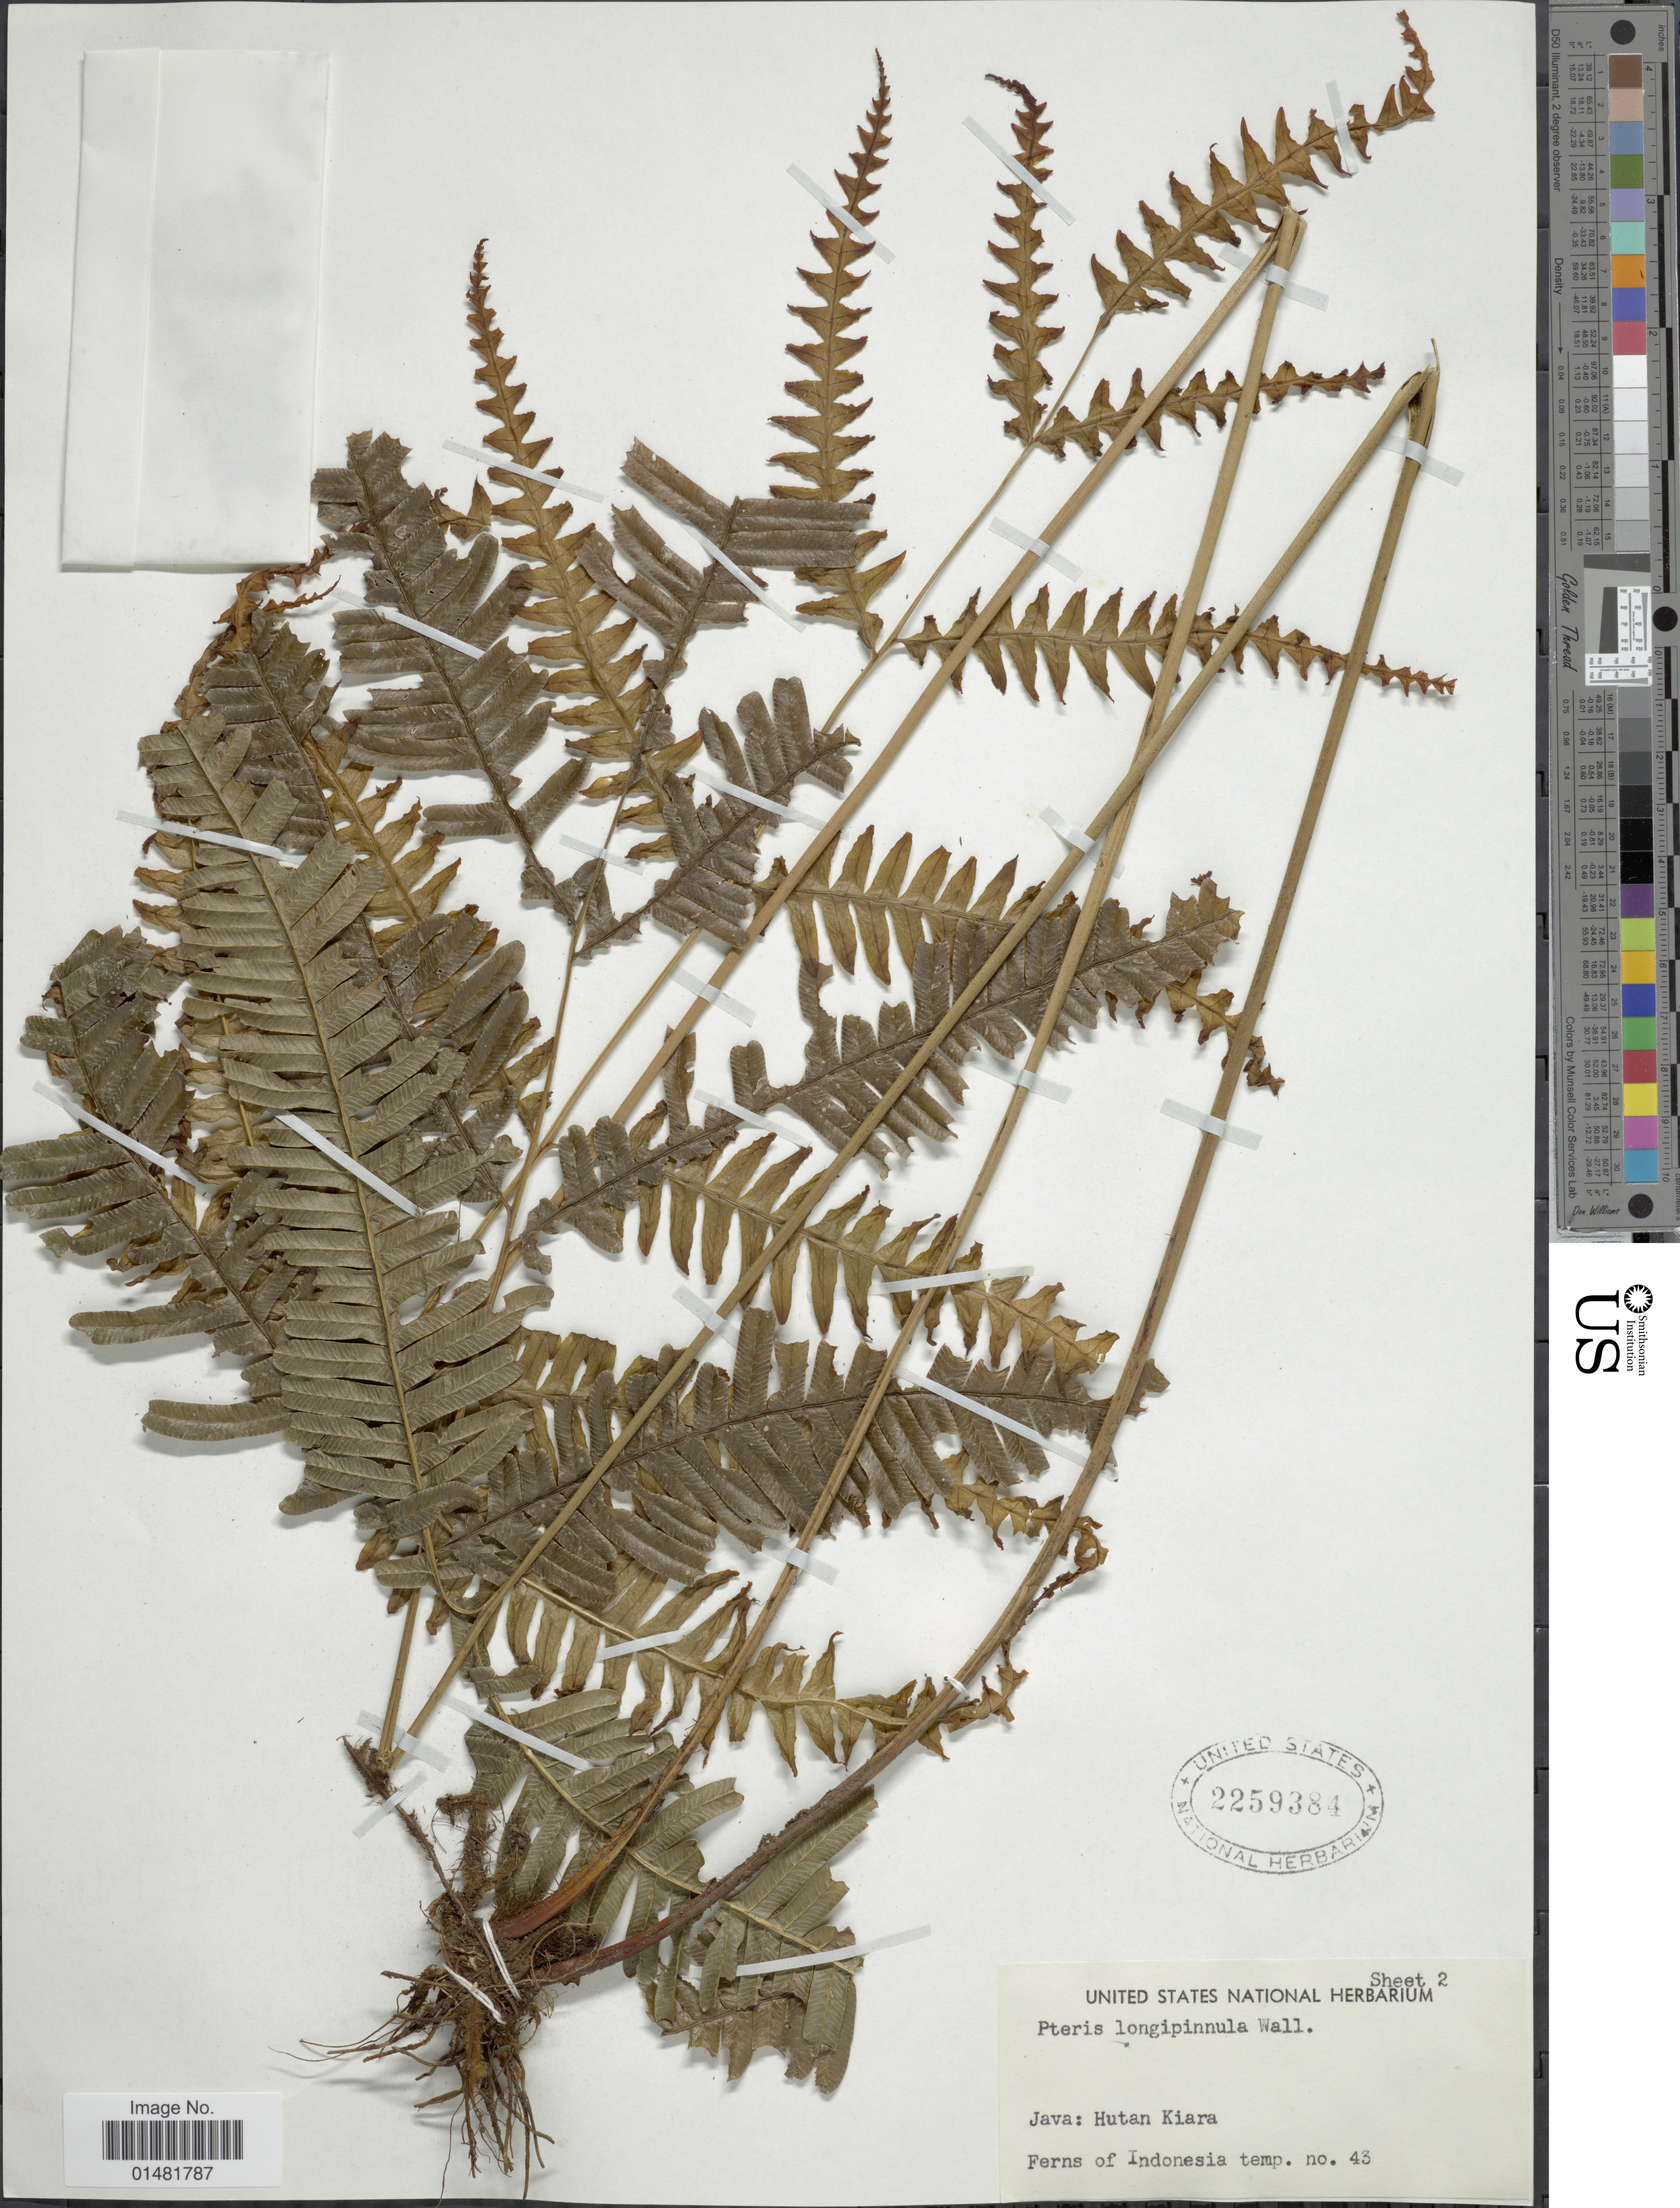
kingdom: Plantae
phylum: Tracheophyta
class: Polypodiopsida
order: Polypodiales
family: Pteridaceae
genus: Pteris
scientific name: Pteris longipinnula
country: Indonesia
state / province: Java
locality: Hutan Kiara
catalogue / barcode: US 2259384